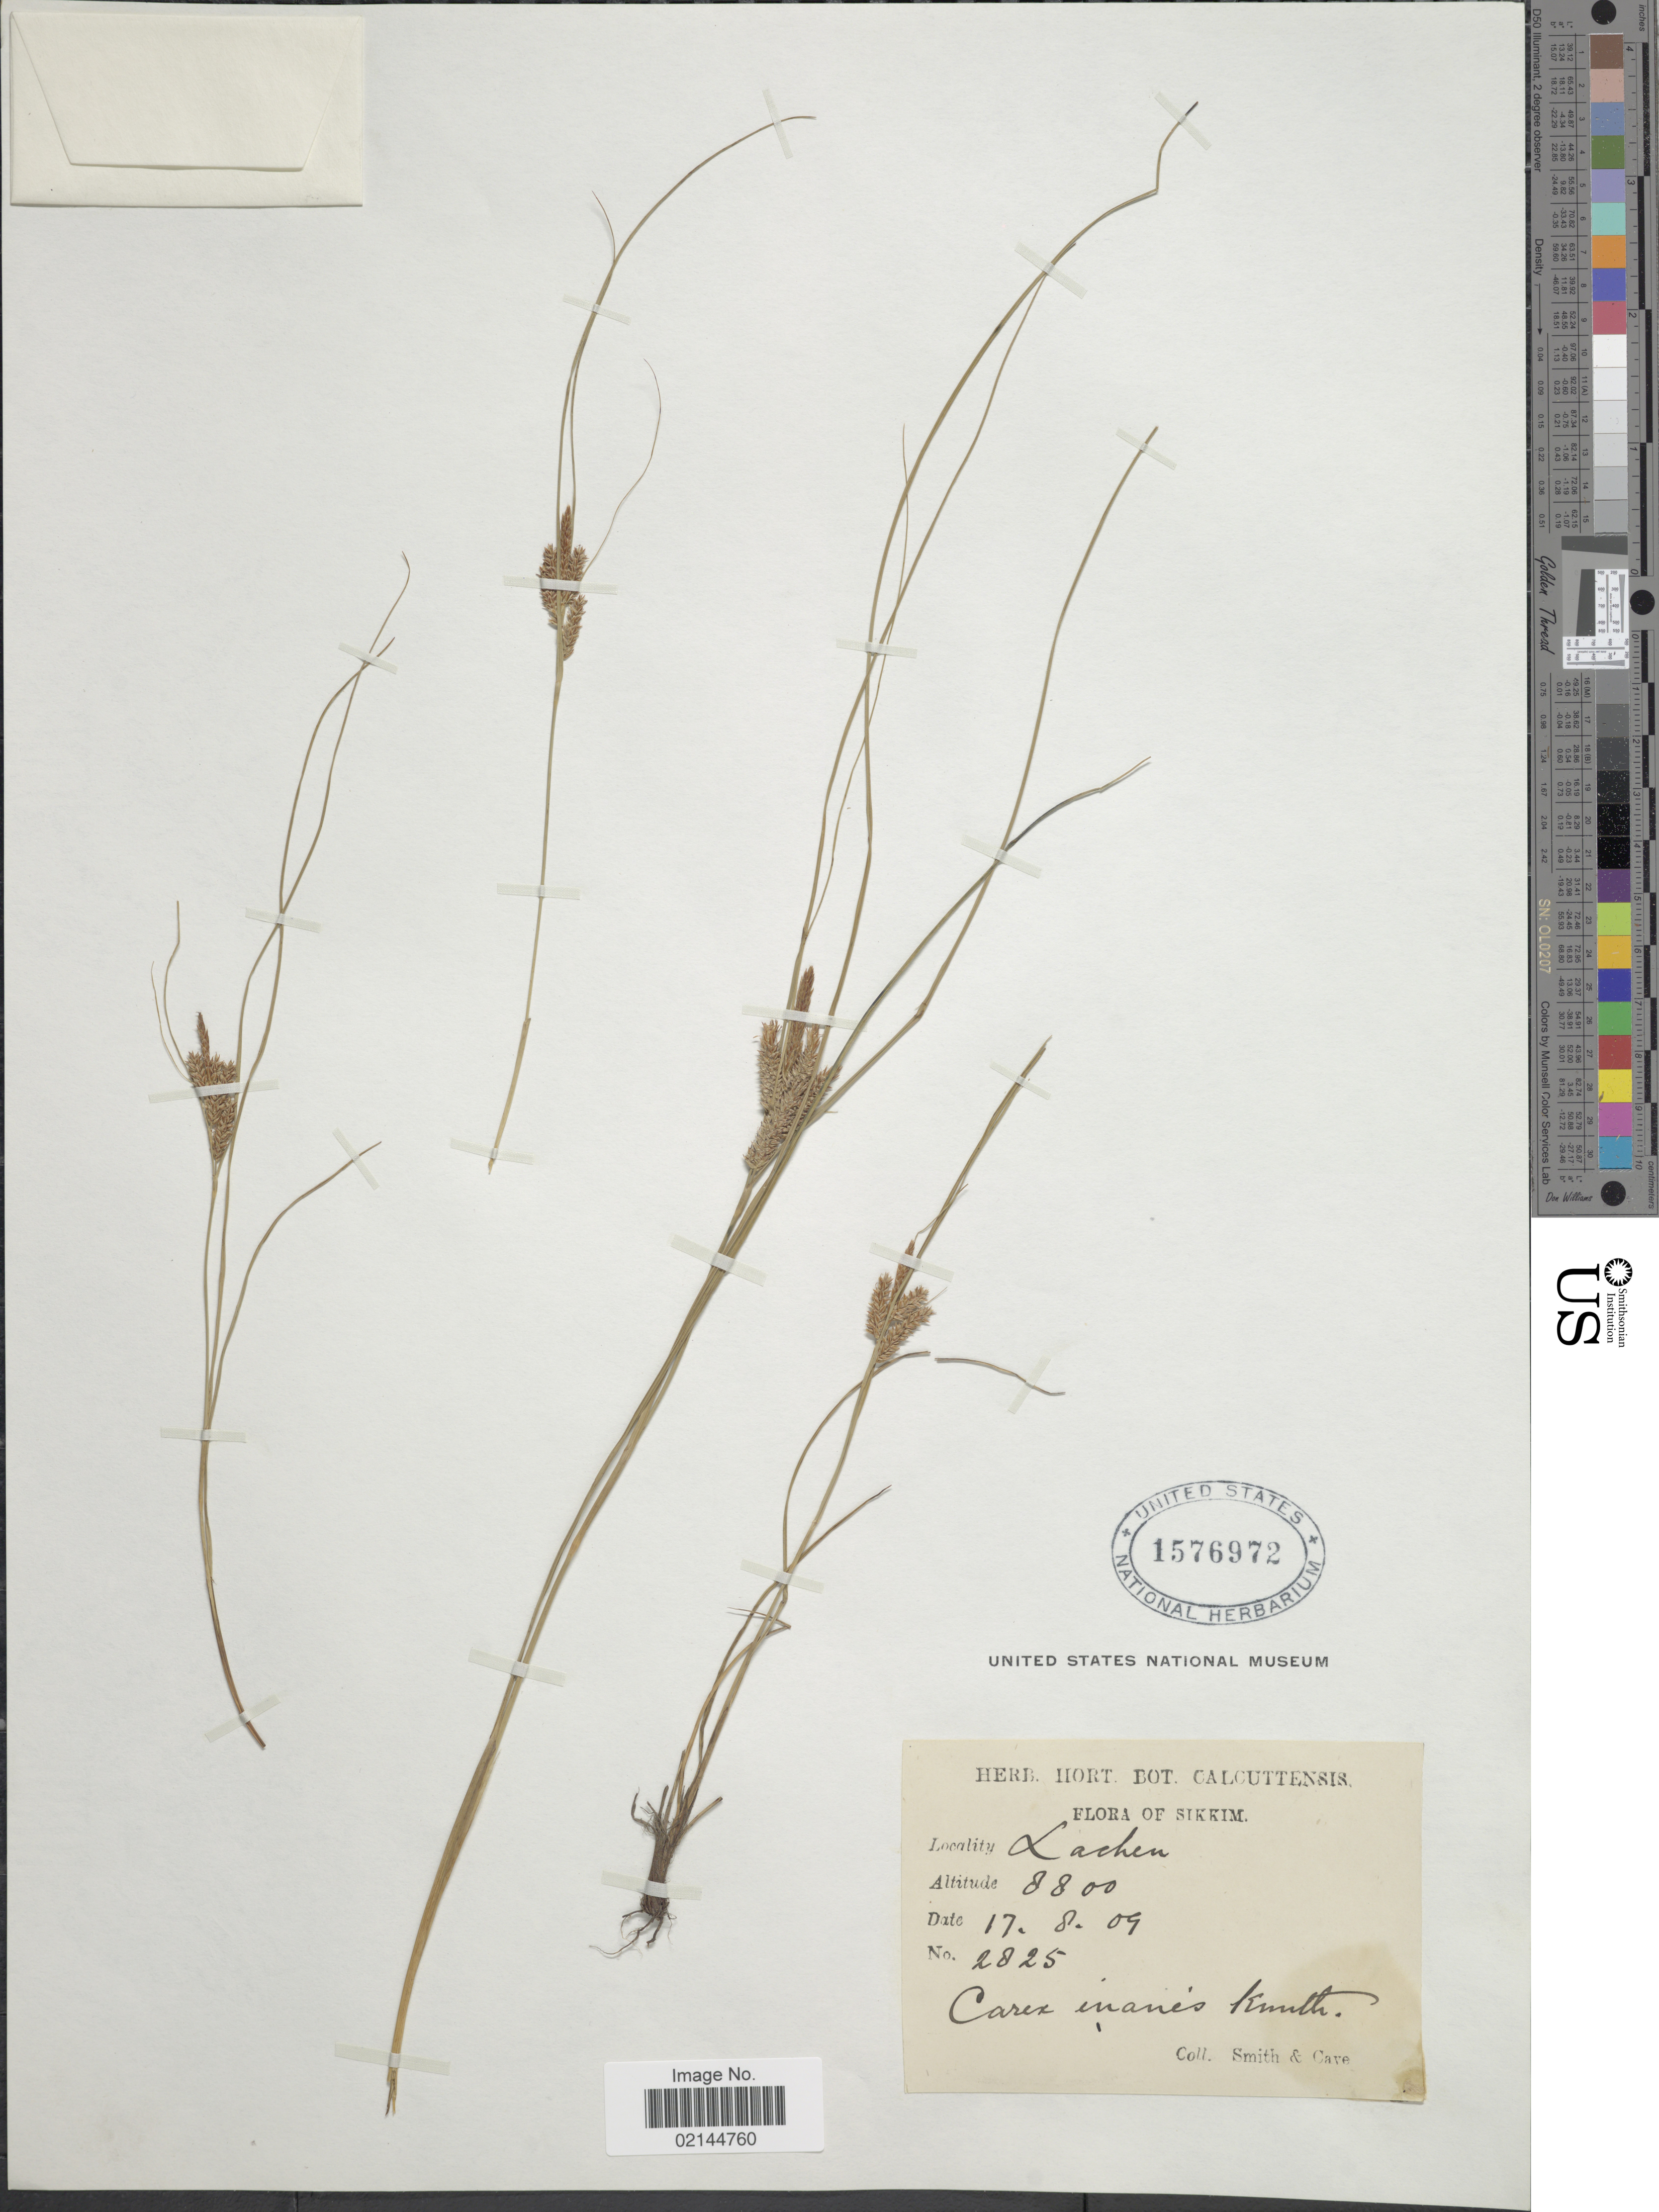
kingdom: Plantae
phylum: Tracheophyta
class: Liliopsida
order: Poales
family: Cyperaceae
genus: Carex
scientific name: Carex inanis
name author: Kunth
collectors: -- Smith & Cave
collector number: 2825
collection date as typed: Transcribed d/m/y: 17/8/9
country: India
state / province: Sikkim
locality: Lachen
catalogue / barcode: US 1576972